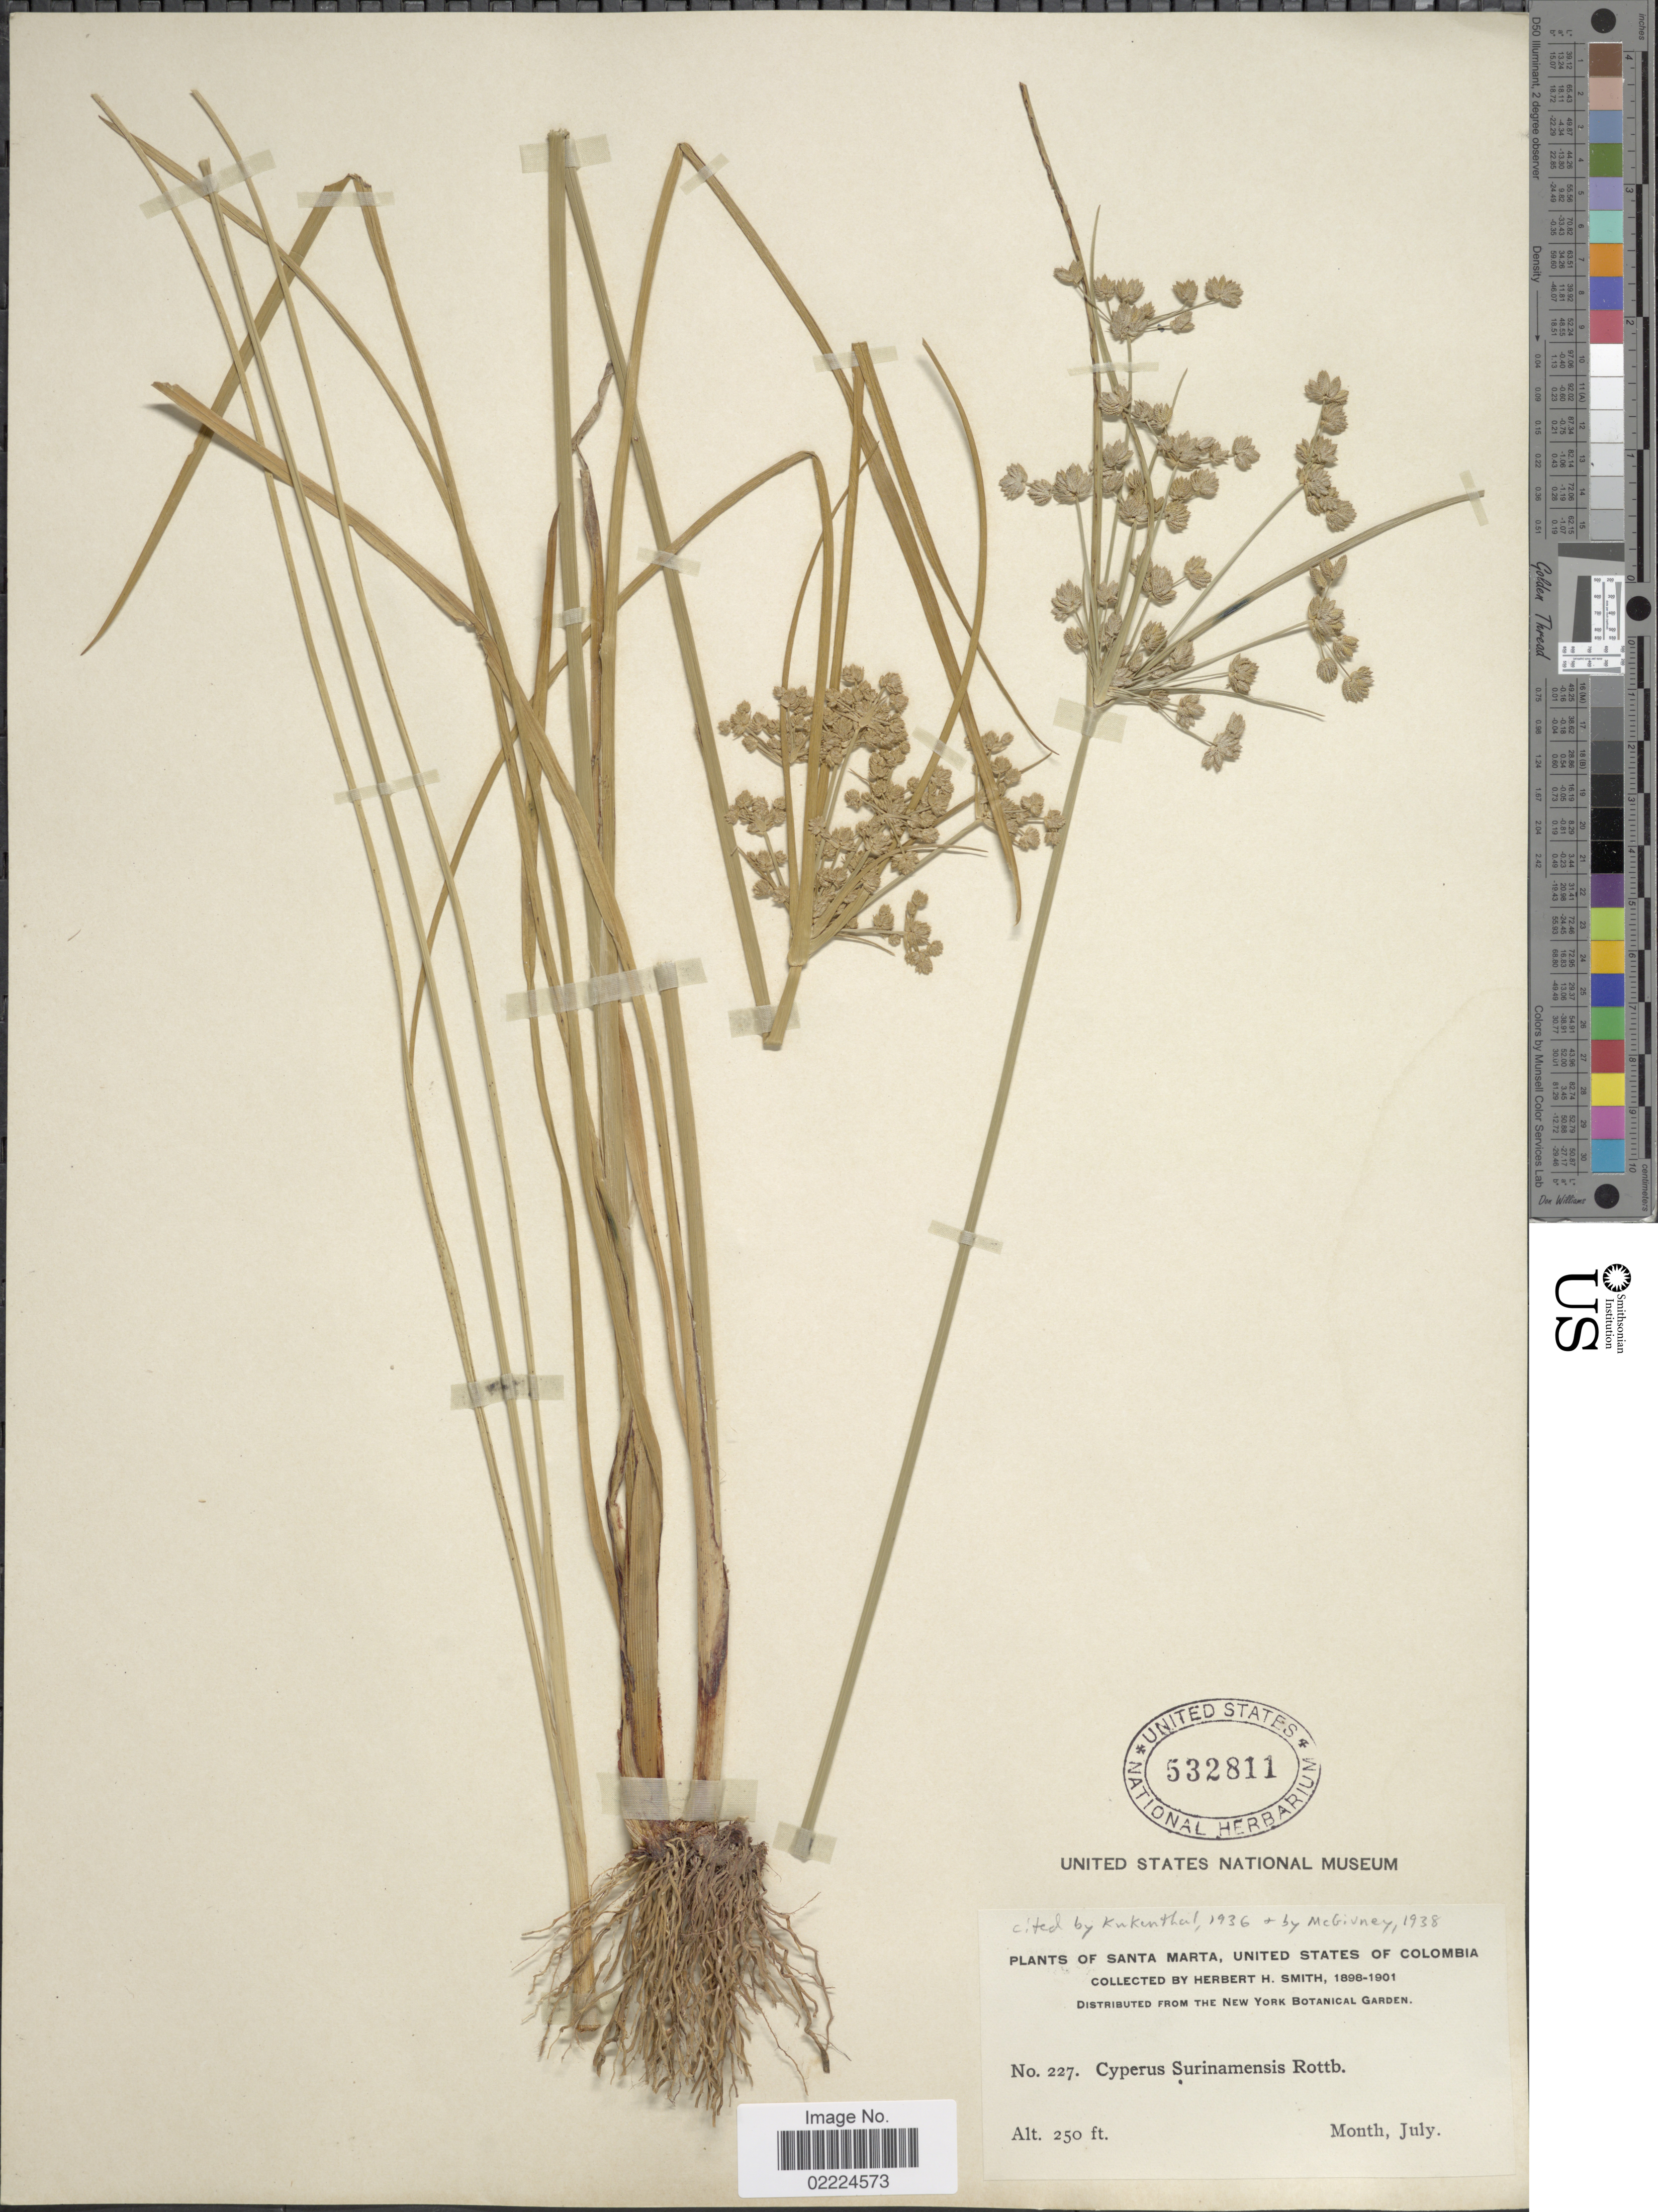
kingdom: Plantae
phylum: Tracheophyta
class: Liliopsida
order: Poales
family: Cyperaceae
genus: Cyperus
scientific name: Cyperus surinamensis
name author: Rottb.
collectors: Herbert H. Smith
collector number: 227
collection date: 1898-07/1901-07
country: Colombia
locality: Santa Marta, United States of Colombia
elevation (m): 76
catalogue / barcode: US 532811